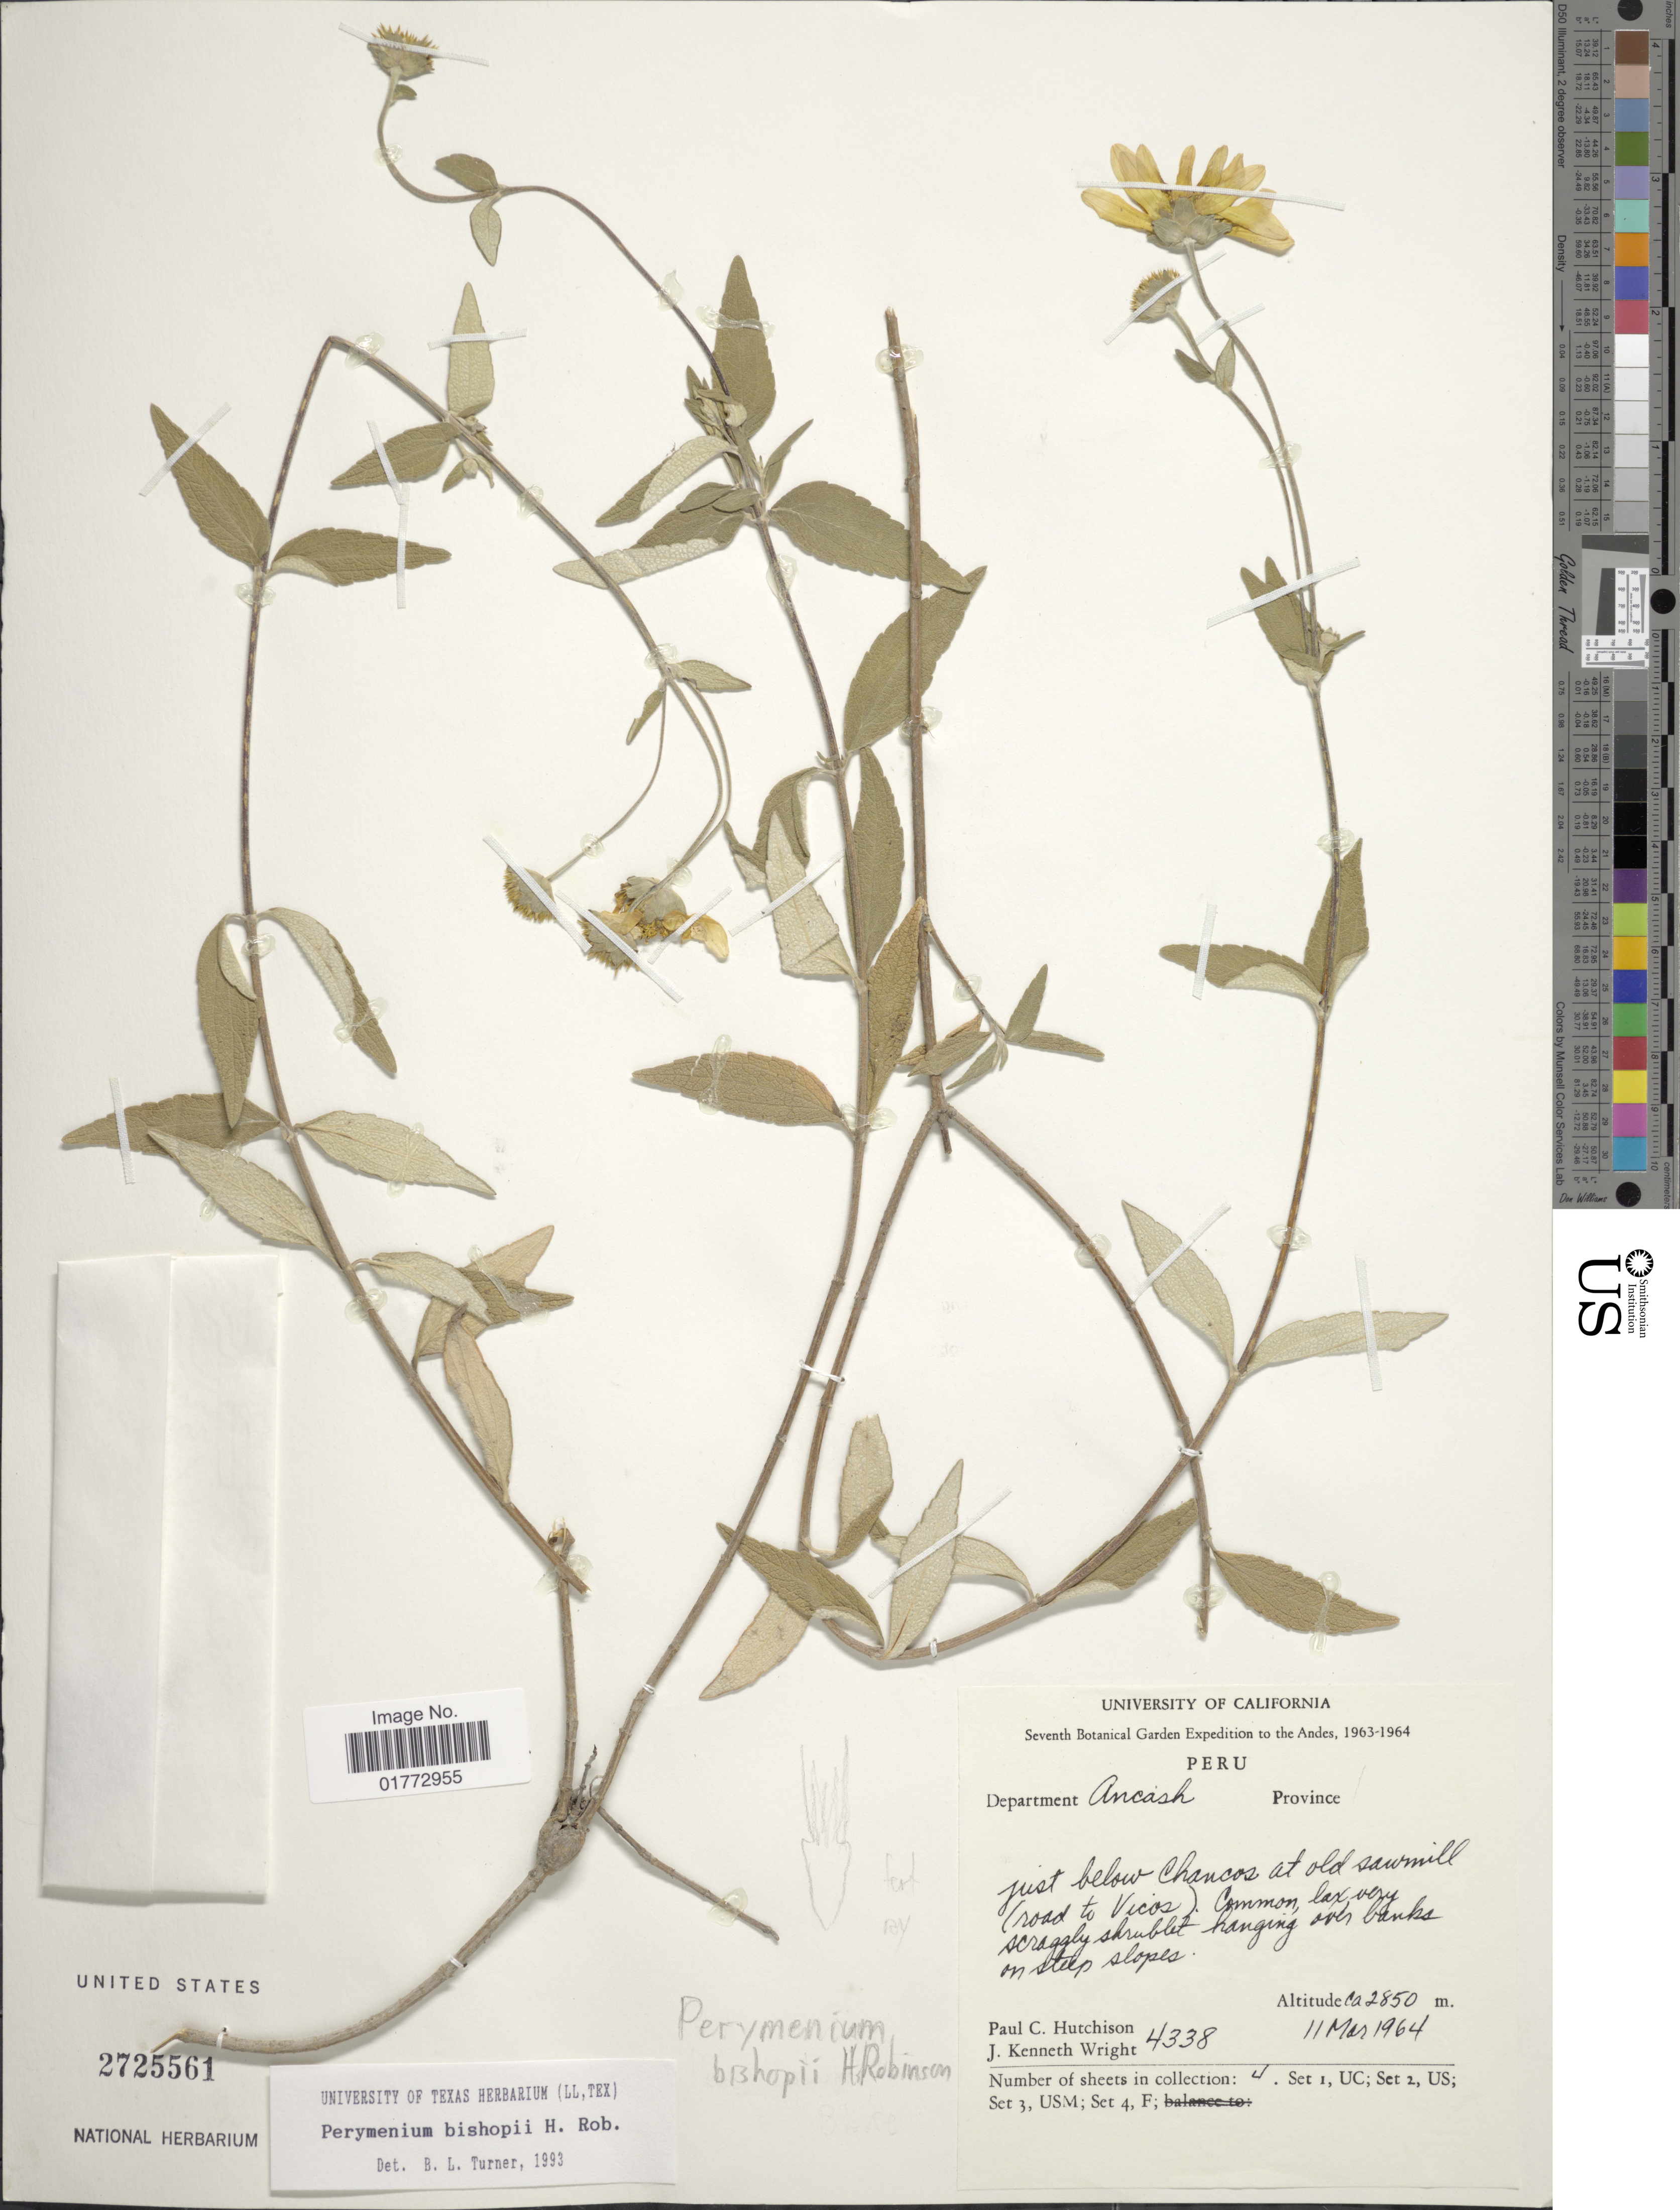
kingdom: Plantae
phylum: Tracheophyta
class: Magnoliopsida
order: Asterales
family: Asteraceae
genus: Perymenium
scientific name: Perymenium bishopii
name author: H. Rob.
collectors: P. C. Hutchison & J. K. Wright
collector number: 4338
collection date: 1964-03-11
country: Peru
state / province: Ancash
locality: The Andes, Just below Chancos at old sawmill (road to Vicos)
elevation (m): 2850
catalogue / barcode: US 2725561